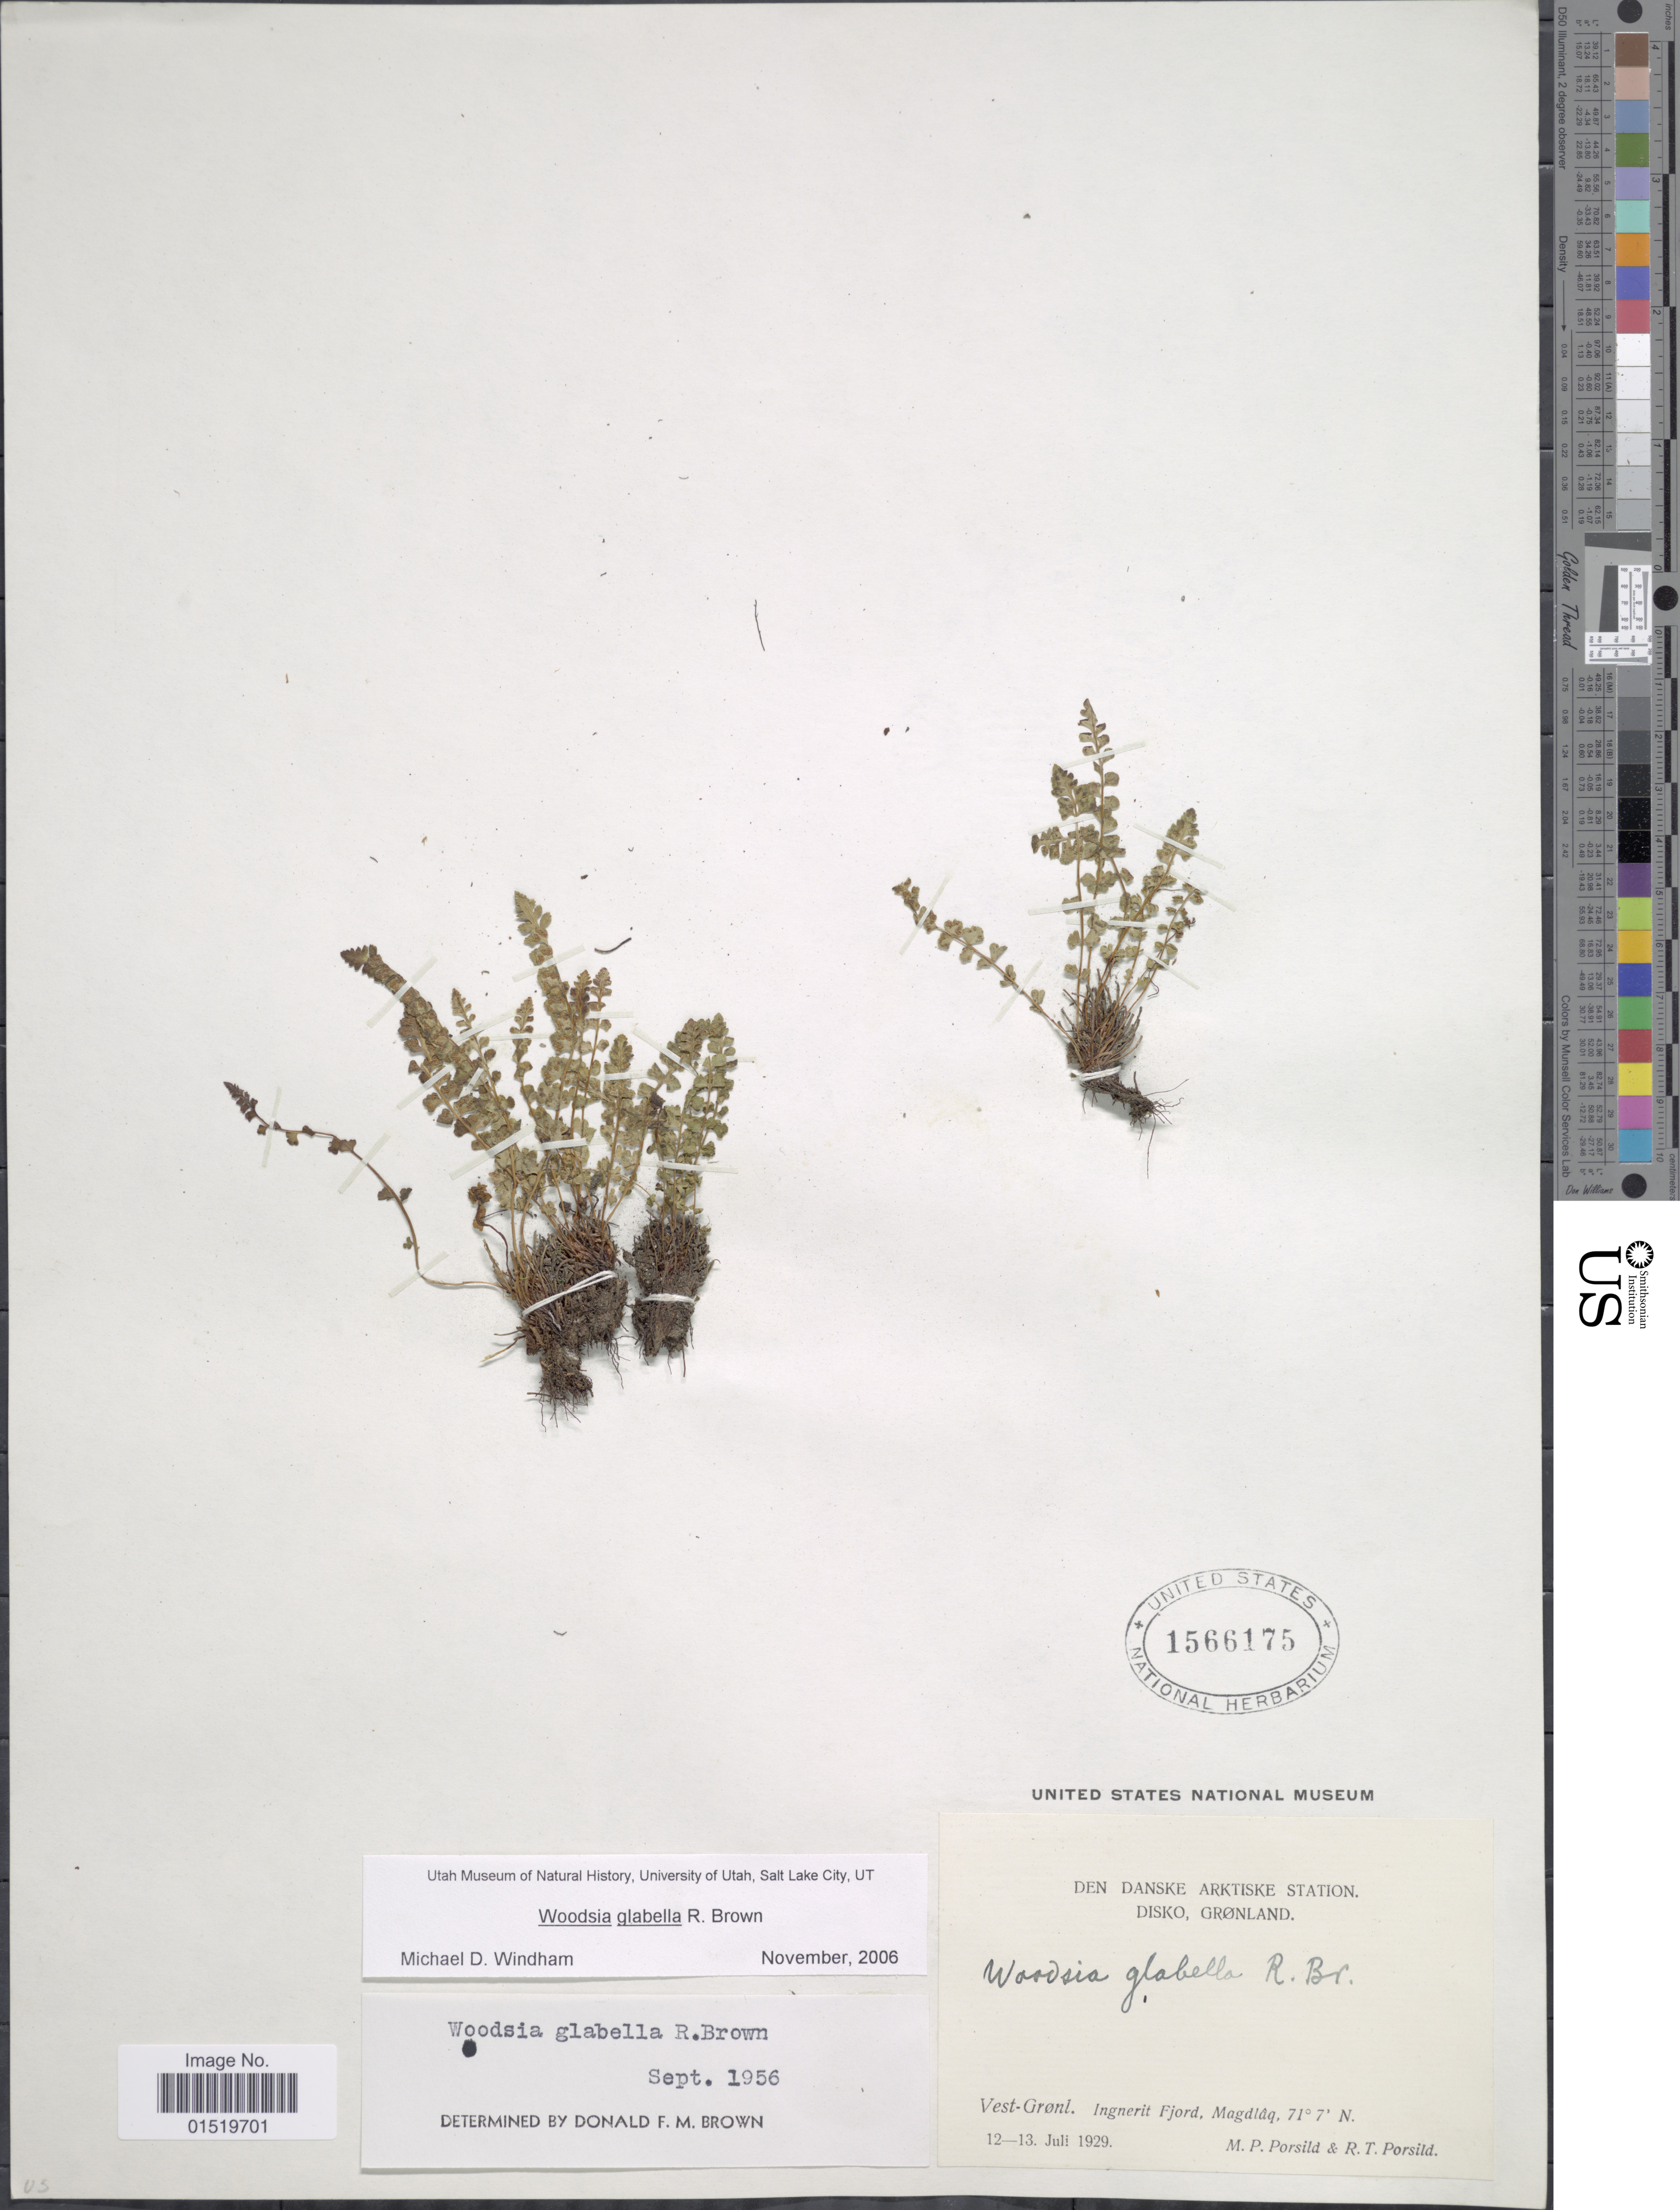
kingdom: Plantae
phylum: Tracheophyta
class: Polypodiopsida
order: Polypodiales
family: Woodsiaceae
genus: Woodsia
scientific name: Woodsia glabella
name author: R. Br.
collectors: M. P. Porsild & R. Porslid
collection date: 1929-07-12/1929-07-13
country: Greenland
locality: Den Danske Arktiske Station, Disko, Vest-Grønl. Ingnerit Fjord, Magdiâq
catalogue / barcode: US 1566175